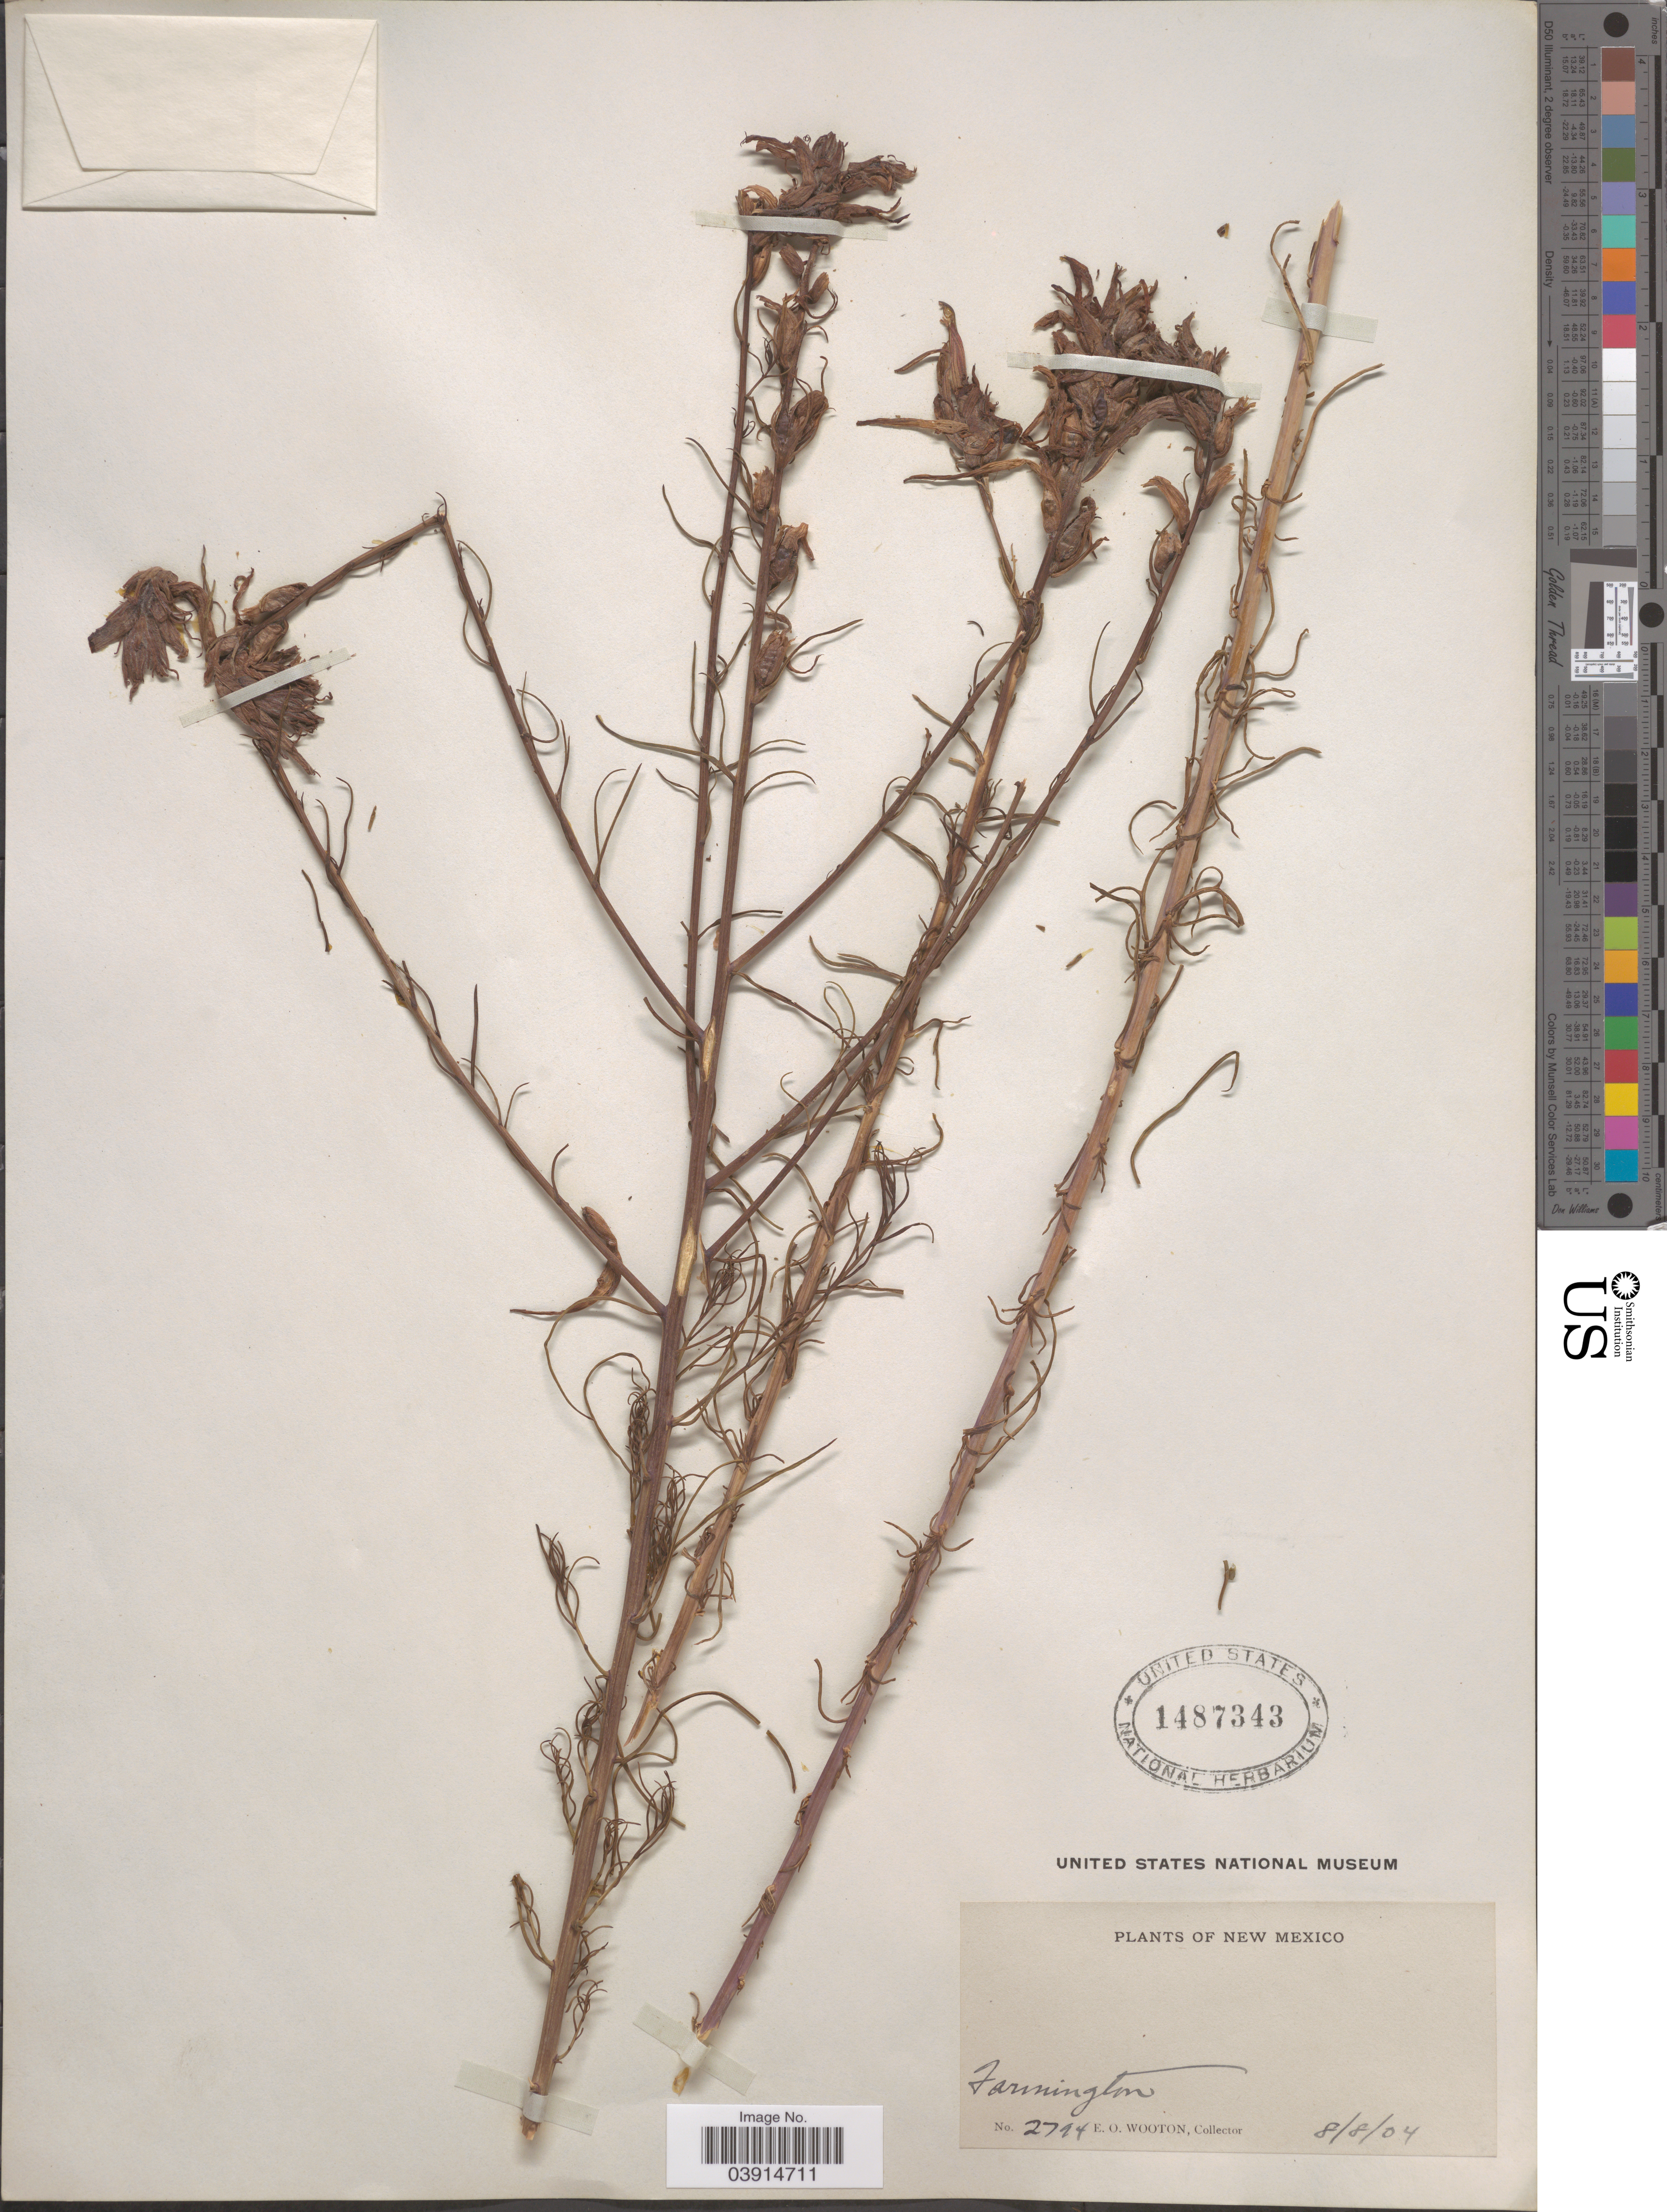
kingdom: Plantae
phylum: Tracheophyta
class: Magnoliopsida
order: Lamiales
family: Orobanchaceae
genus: Castilleja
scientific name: Castilleja sp.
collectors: E. O. Wooton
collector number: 2794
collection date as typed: Transcribed d/m/y: 8/8/4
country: United States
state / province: New Mexico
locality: Farmington.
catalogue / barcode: US 1487343